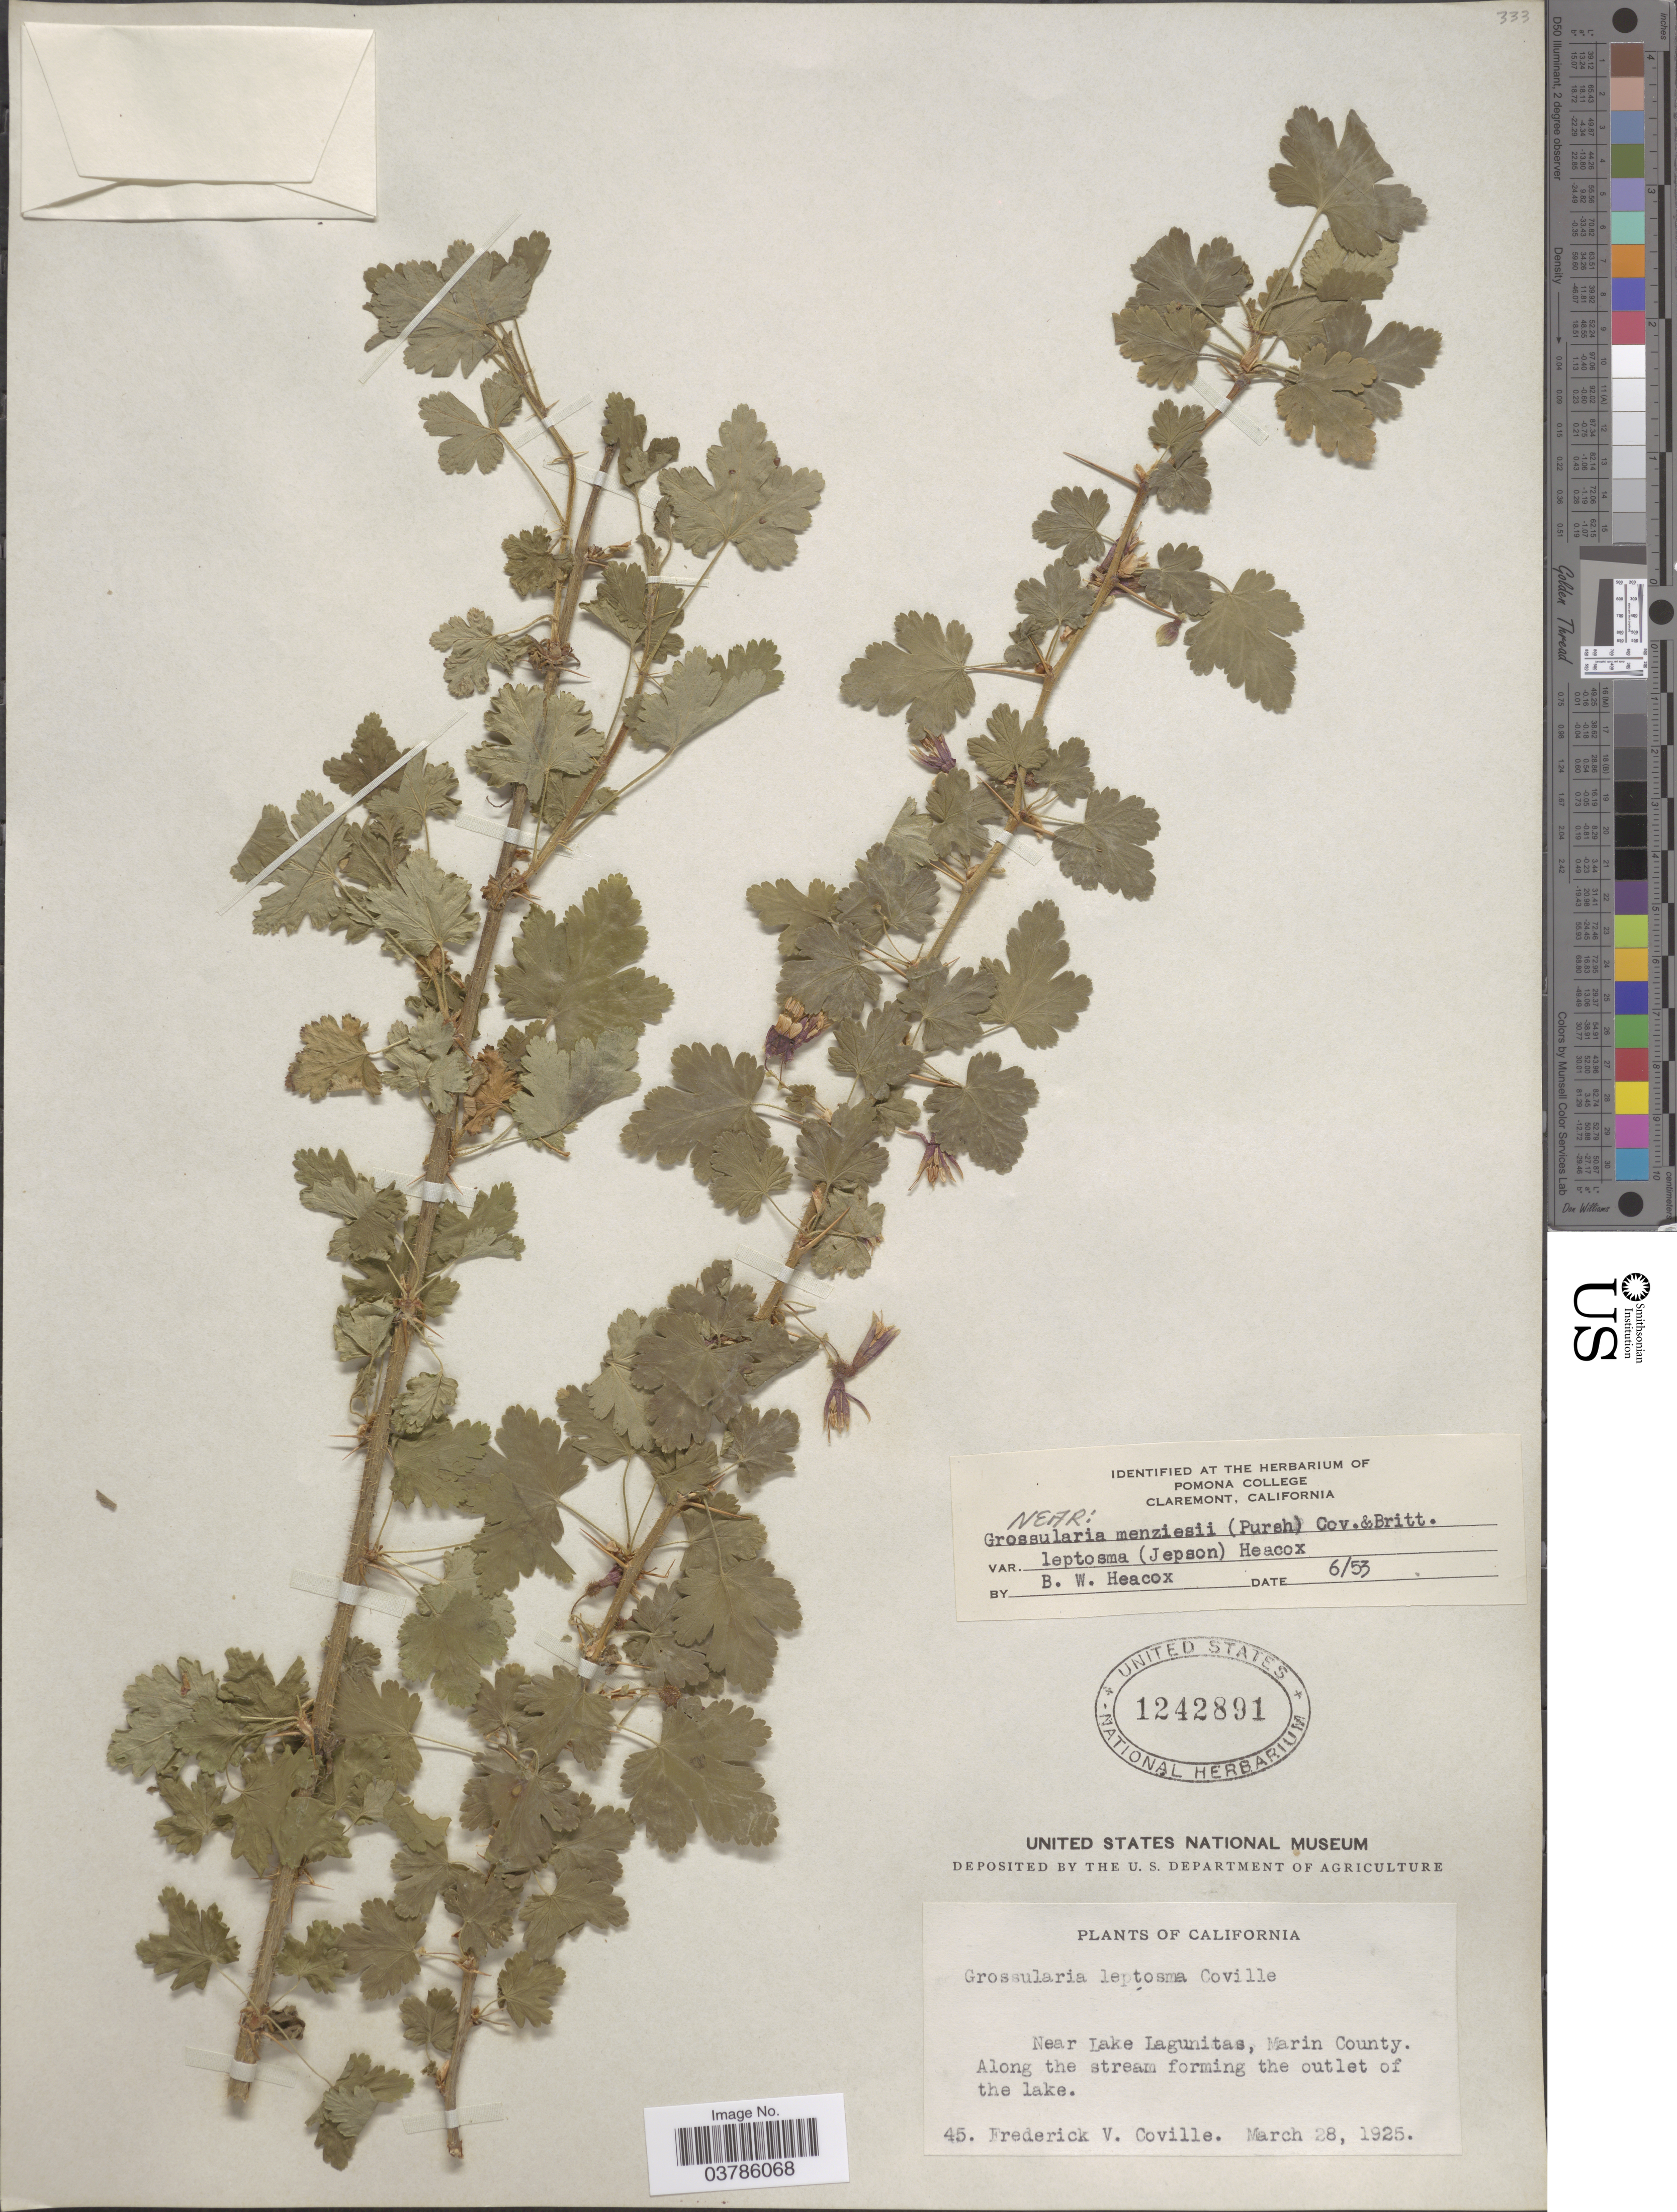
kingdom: Plantae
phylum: Tracheophyta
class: Magnoliopsida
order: Saxifragales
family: Grossulariaceae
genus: Ribes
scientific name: Ribes menziesii var. leptosum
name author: (Coville) Jeps.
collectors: F. V. Coville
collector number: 45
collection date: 1925-03-28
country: United States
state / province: California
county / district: Marin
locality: Near Lake Lagunitas, Marin County. Along the stream forming the outlet of the lake.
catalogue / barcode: US 1242891